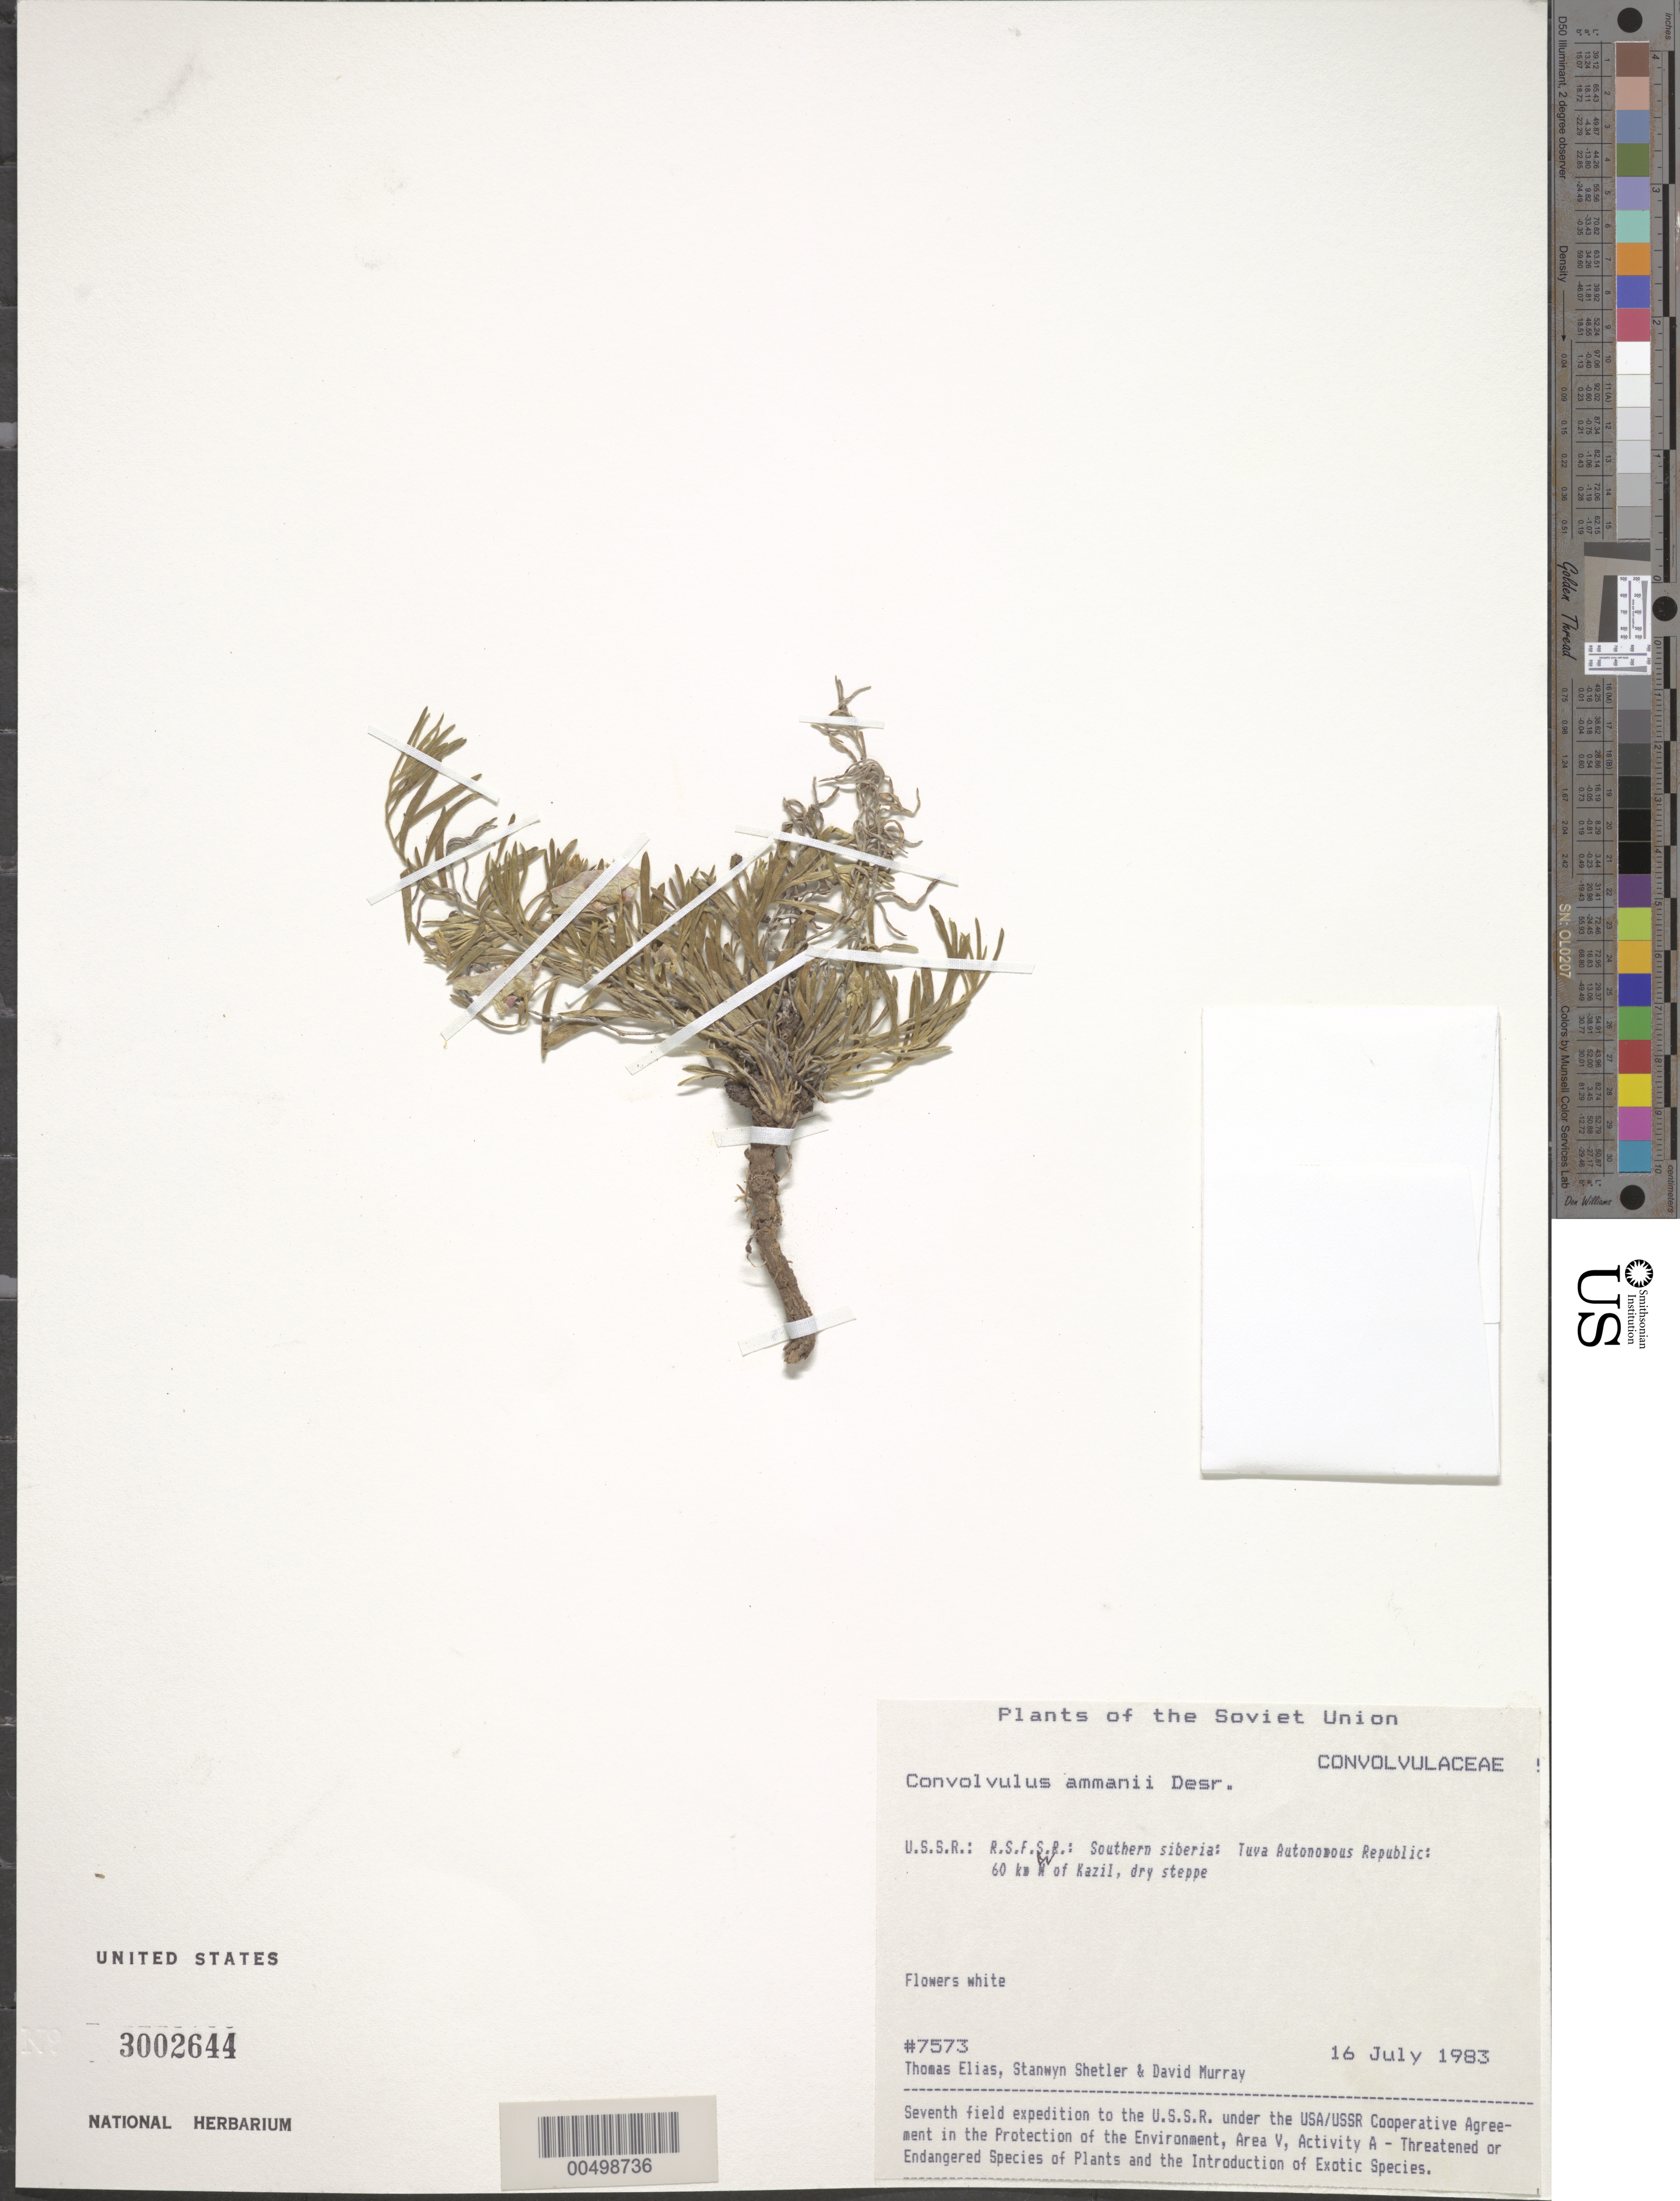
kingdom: Plantae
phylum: Tracheophyta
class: Magnoliopsida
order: Solanales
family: Convolvulaceae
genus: Convolvulus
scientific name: Convolvulus ammanii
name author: Desr.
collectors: T. Elias, S. Shetler & D. F. Murray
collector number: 7573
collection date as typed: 16 Jul 1983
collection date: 1983-07-16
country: Russian Federation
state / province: Tuva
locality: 80 km W of Kazil [Kyzyl]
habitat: dry steppe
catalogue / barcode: US 3002644